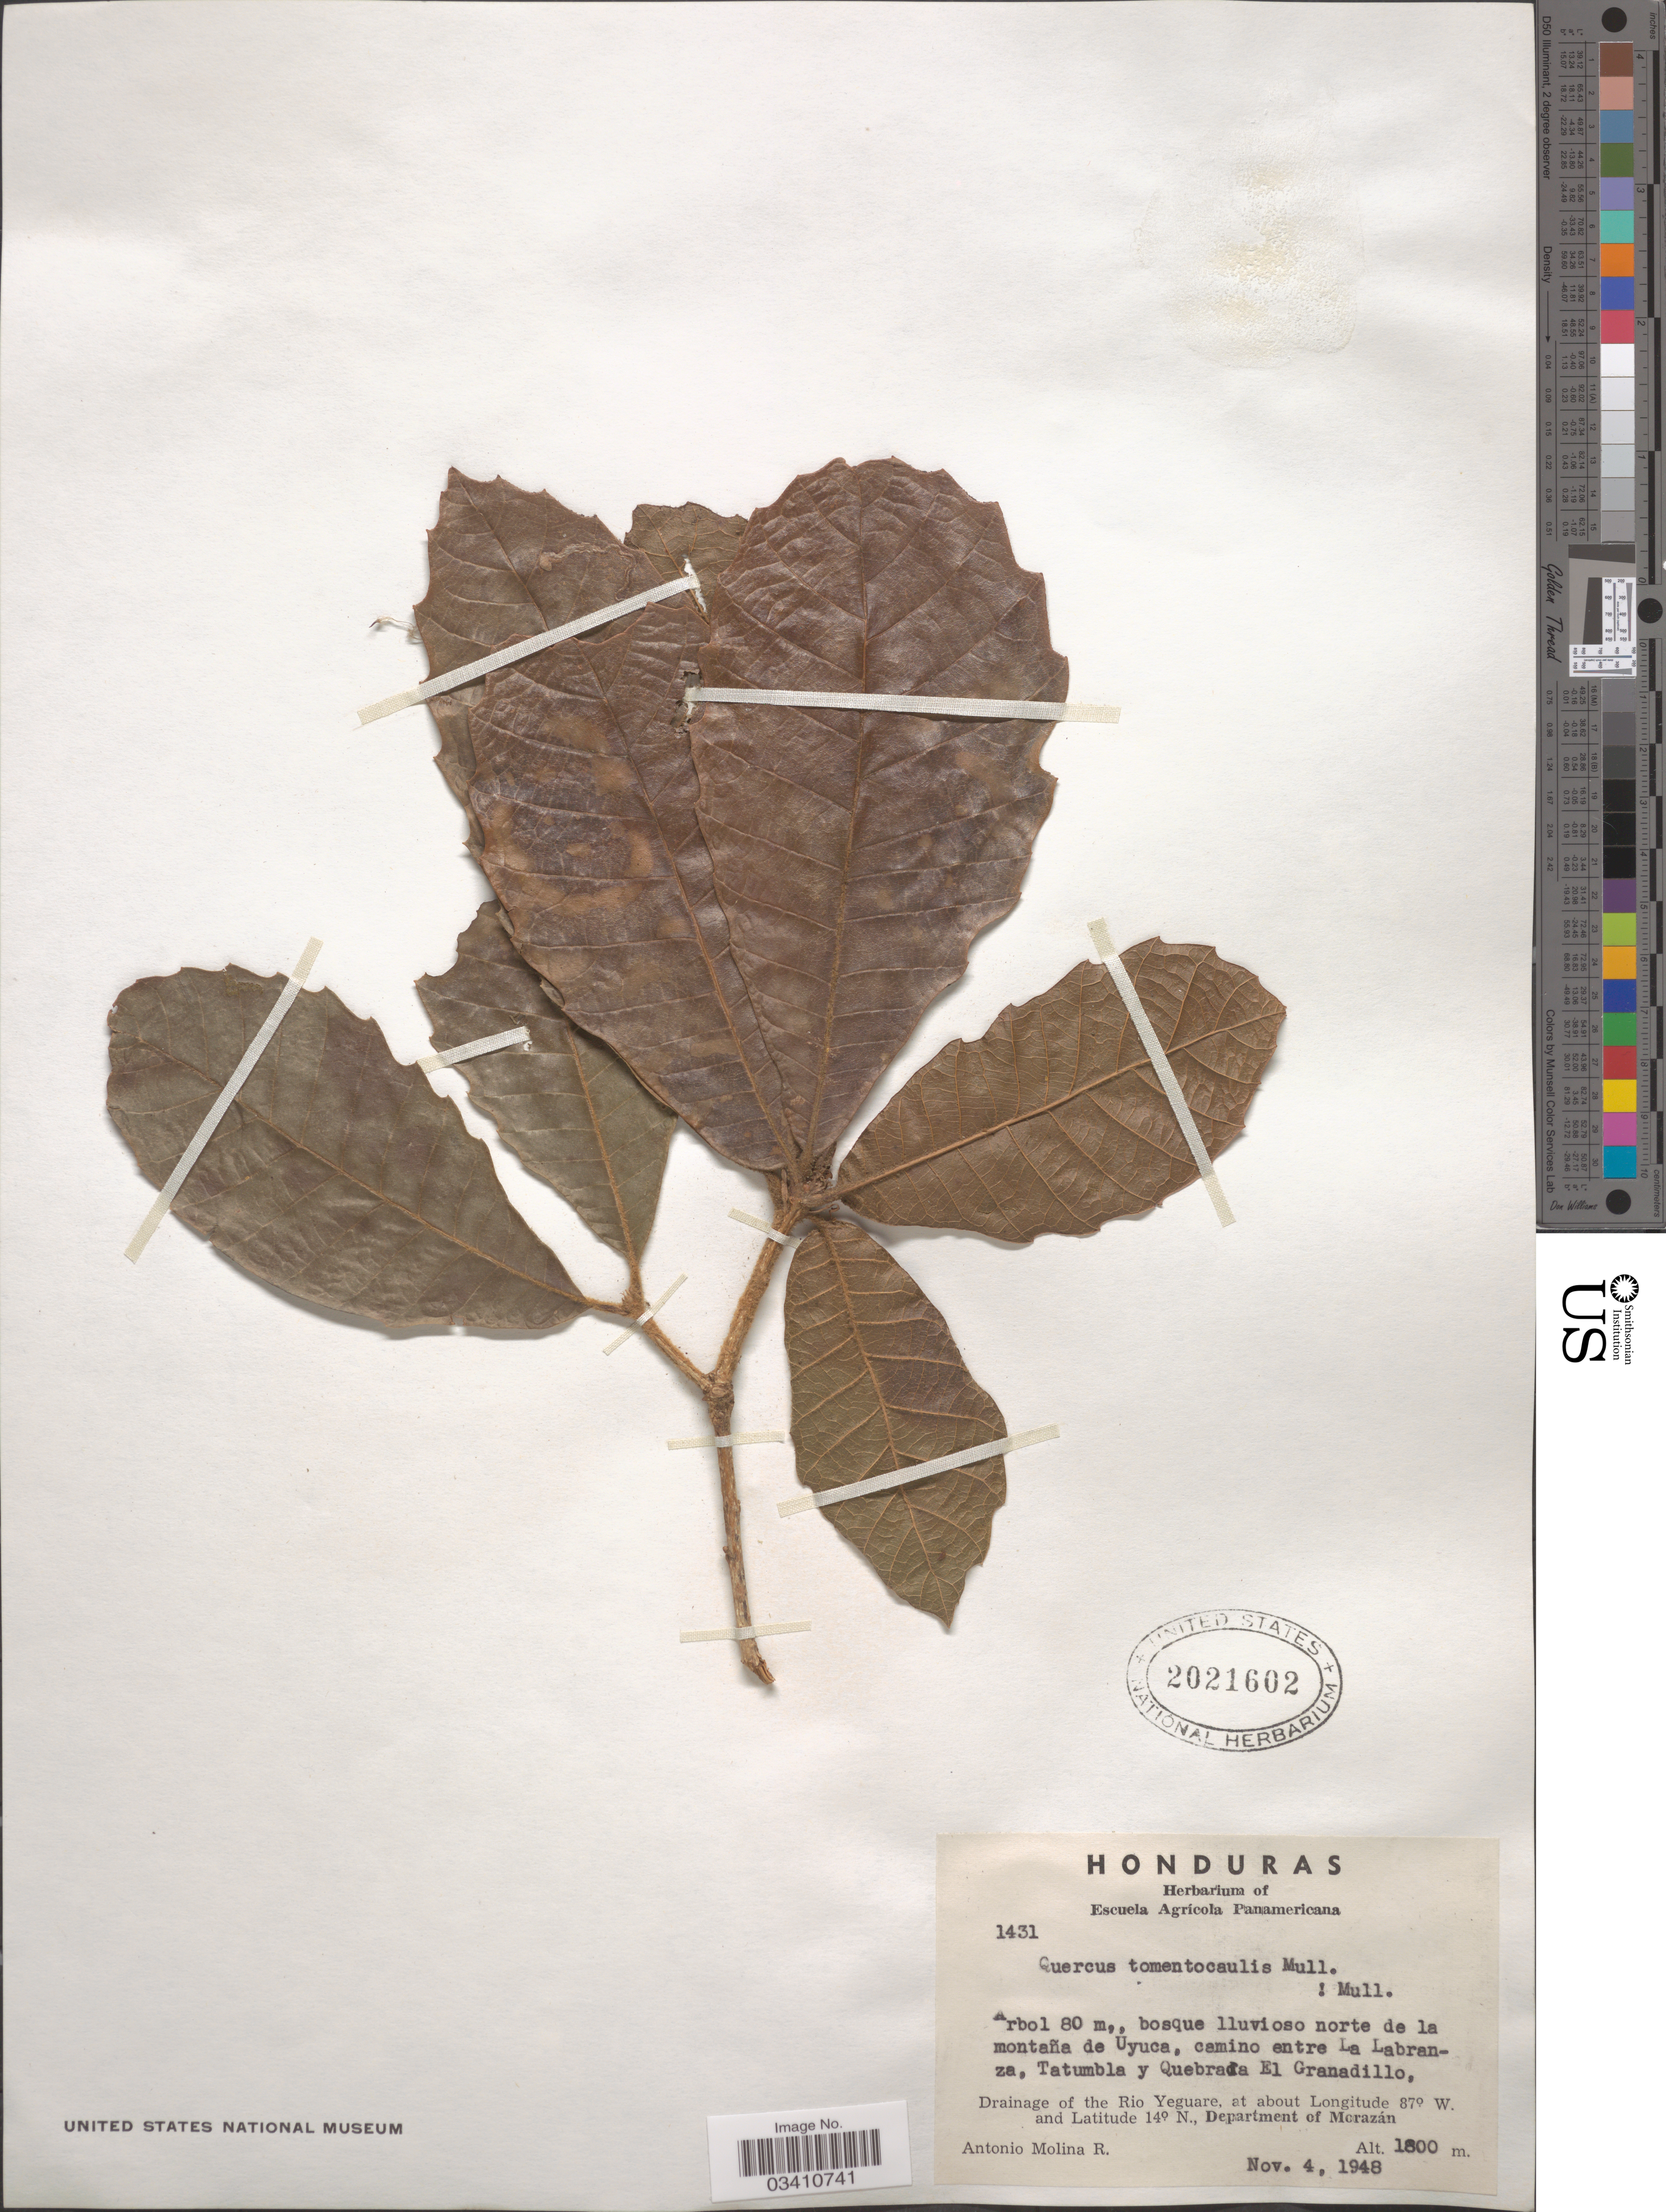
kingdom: Plantae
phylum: Tracheophyta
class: Magnoliopsida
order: Fagales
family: Fagaceae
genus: Quercus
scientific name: Quercus tomentocaulis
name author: C.H. Müll.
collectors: A. Molina R.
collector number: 1431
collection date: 1948-11-04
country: Honduras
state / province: Fco. Morazán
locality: Norte de la montaña de Uyuca, camino entre La Labranza, Tatumbla y Quebrada El Granadillo, Drainage of the Rio Yeguare, Department of Morazán.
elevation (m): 1800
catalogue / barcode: US 2021602